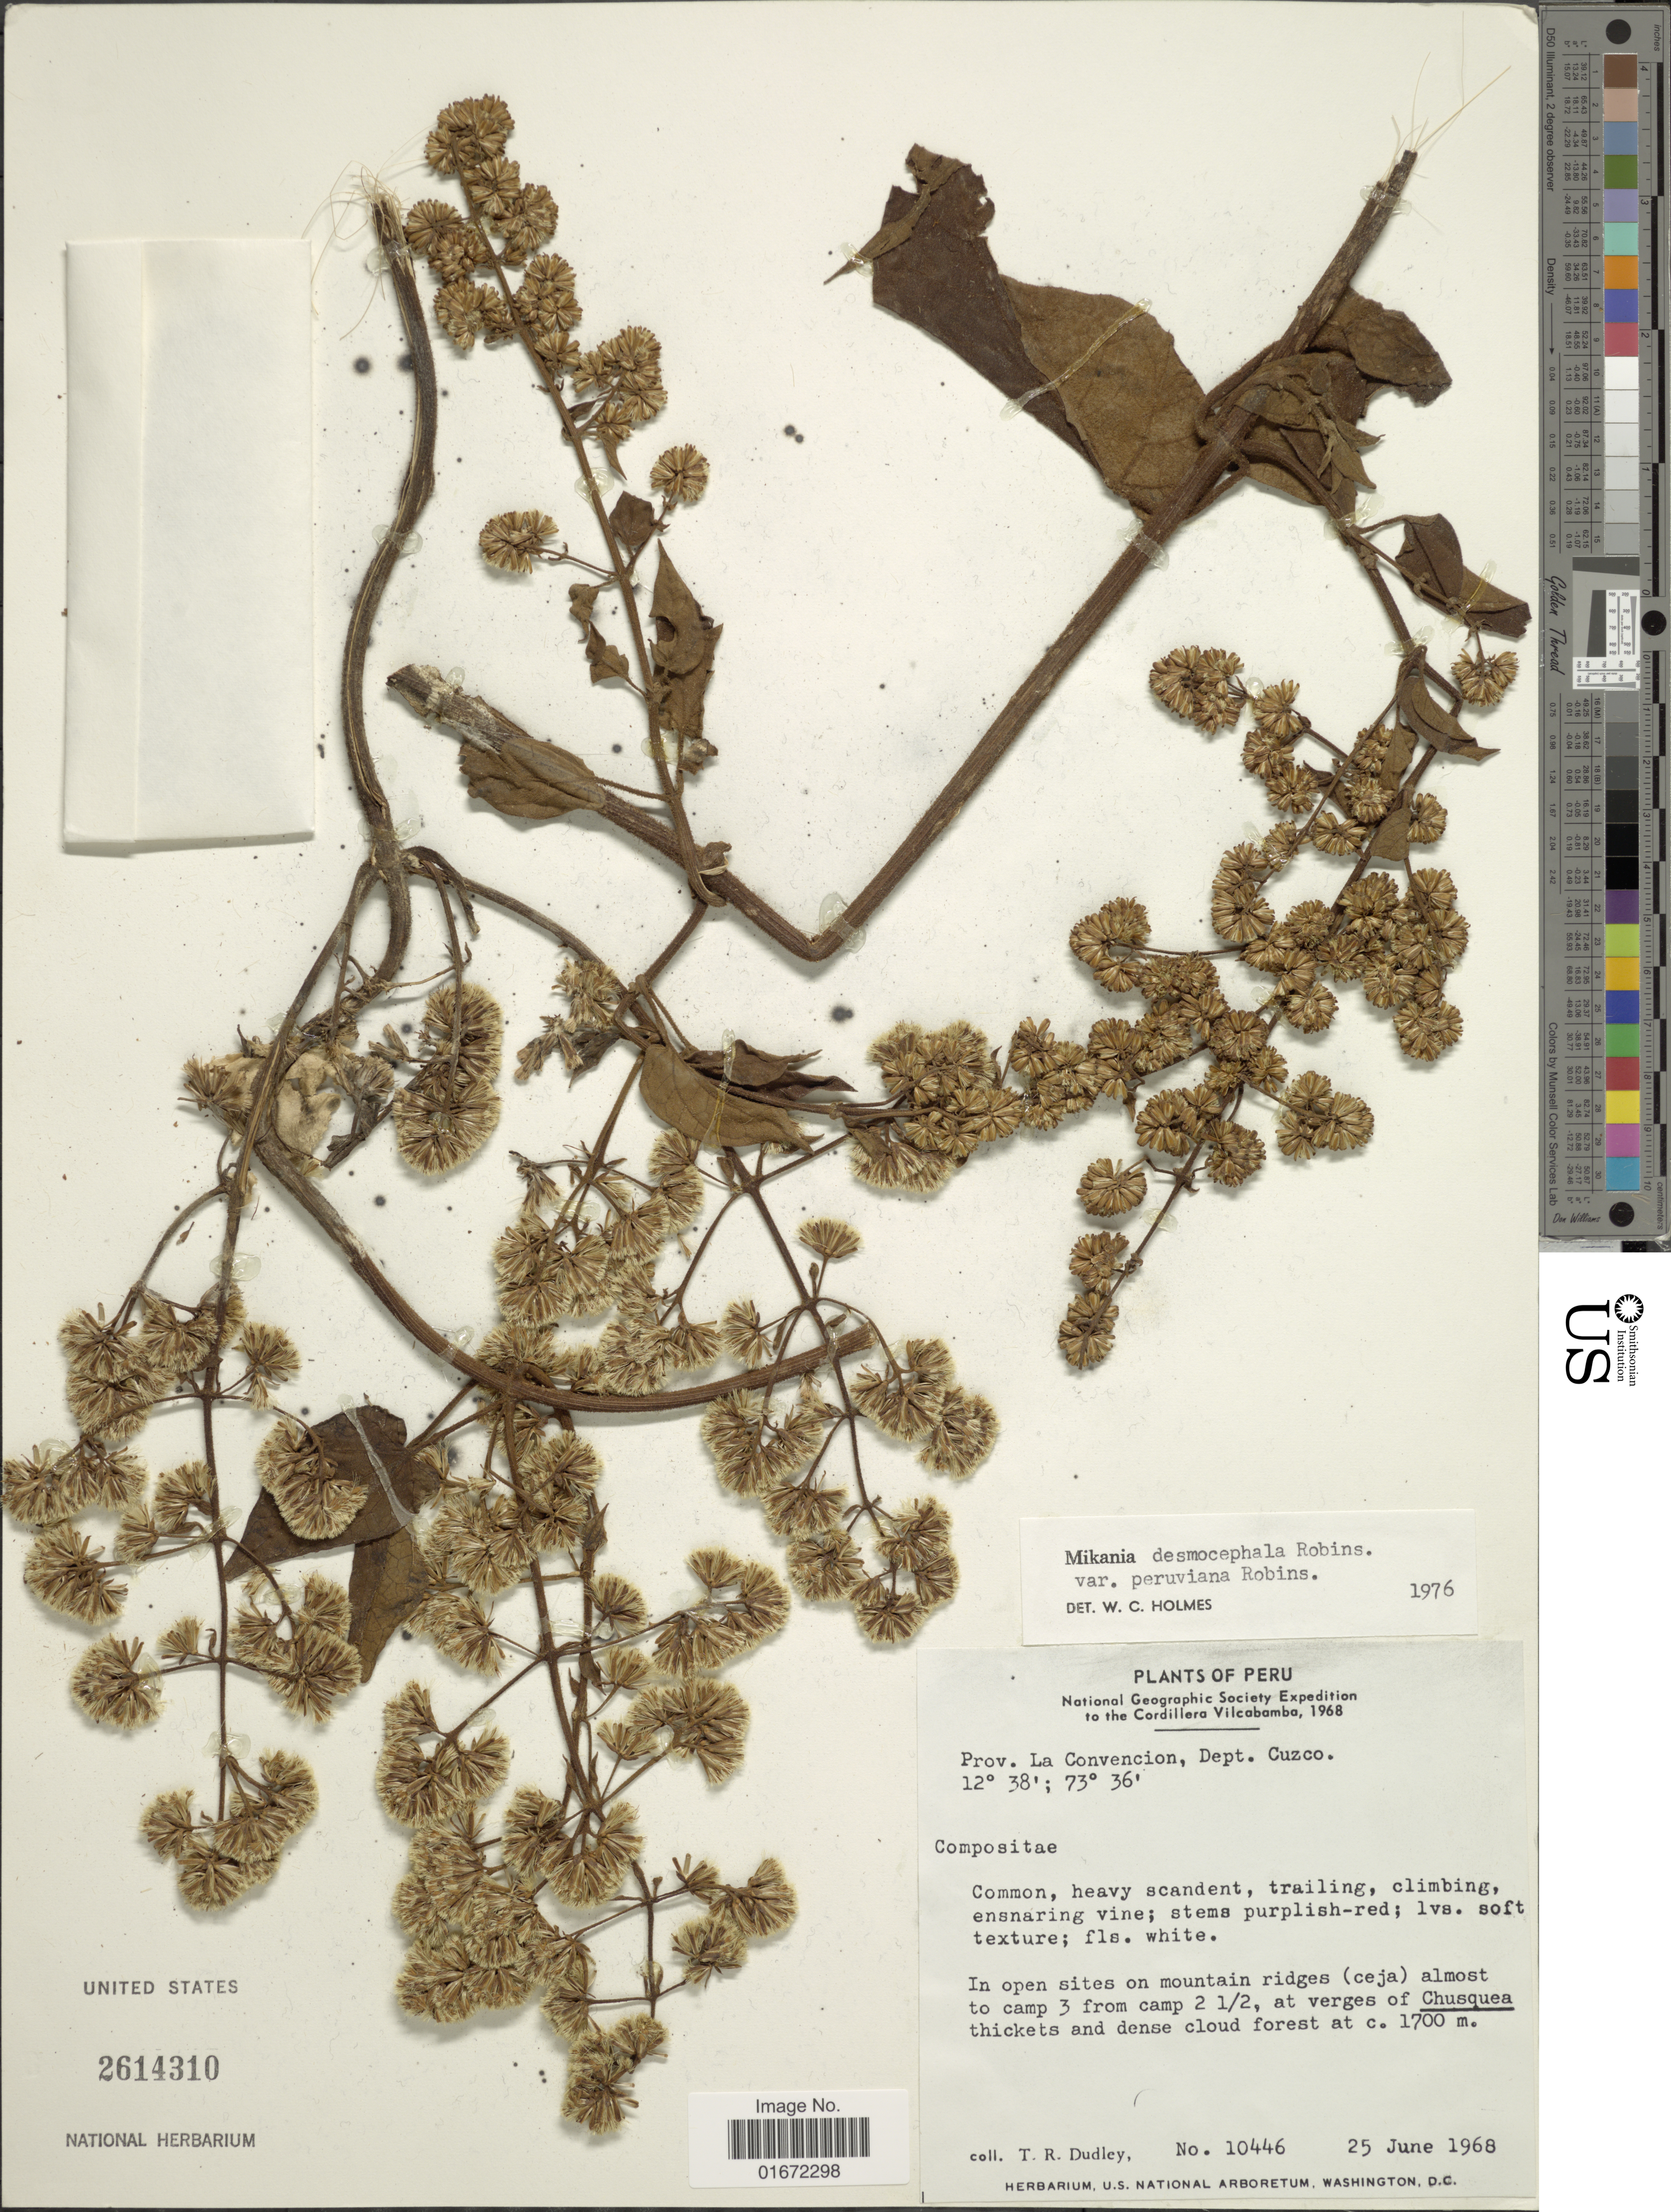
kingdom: Plantae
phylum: Tracheophyta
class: Magnoliopsida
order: Asterales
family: Asteraceae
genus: Mikania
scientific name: Mikania desmocephala var. peruviana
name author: B.L. Rob.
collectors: T. R. Dudley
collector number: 10446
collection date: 1968-06-25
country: Peru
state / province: Cusco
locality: Prov. La Convencion, Dept. Cuzco.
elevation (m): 1700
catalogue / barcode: US 2614310